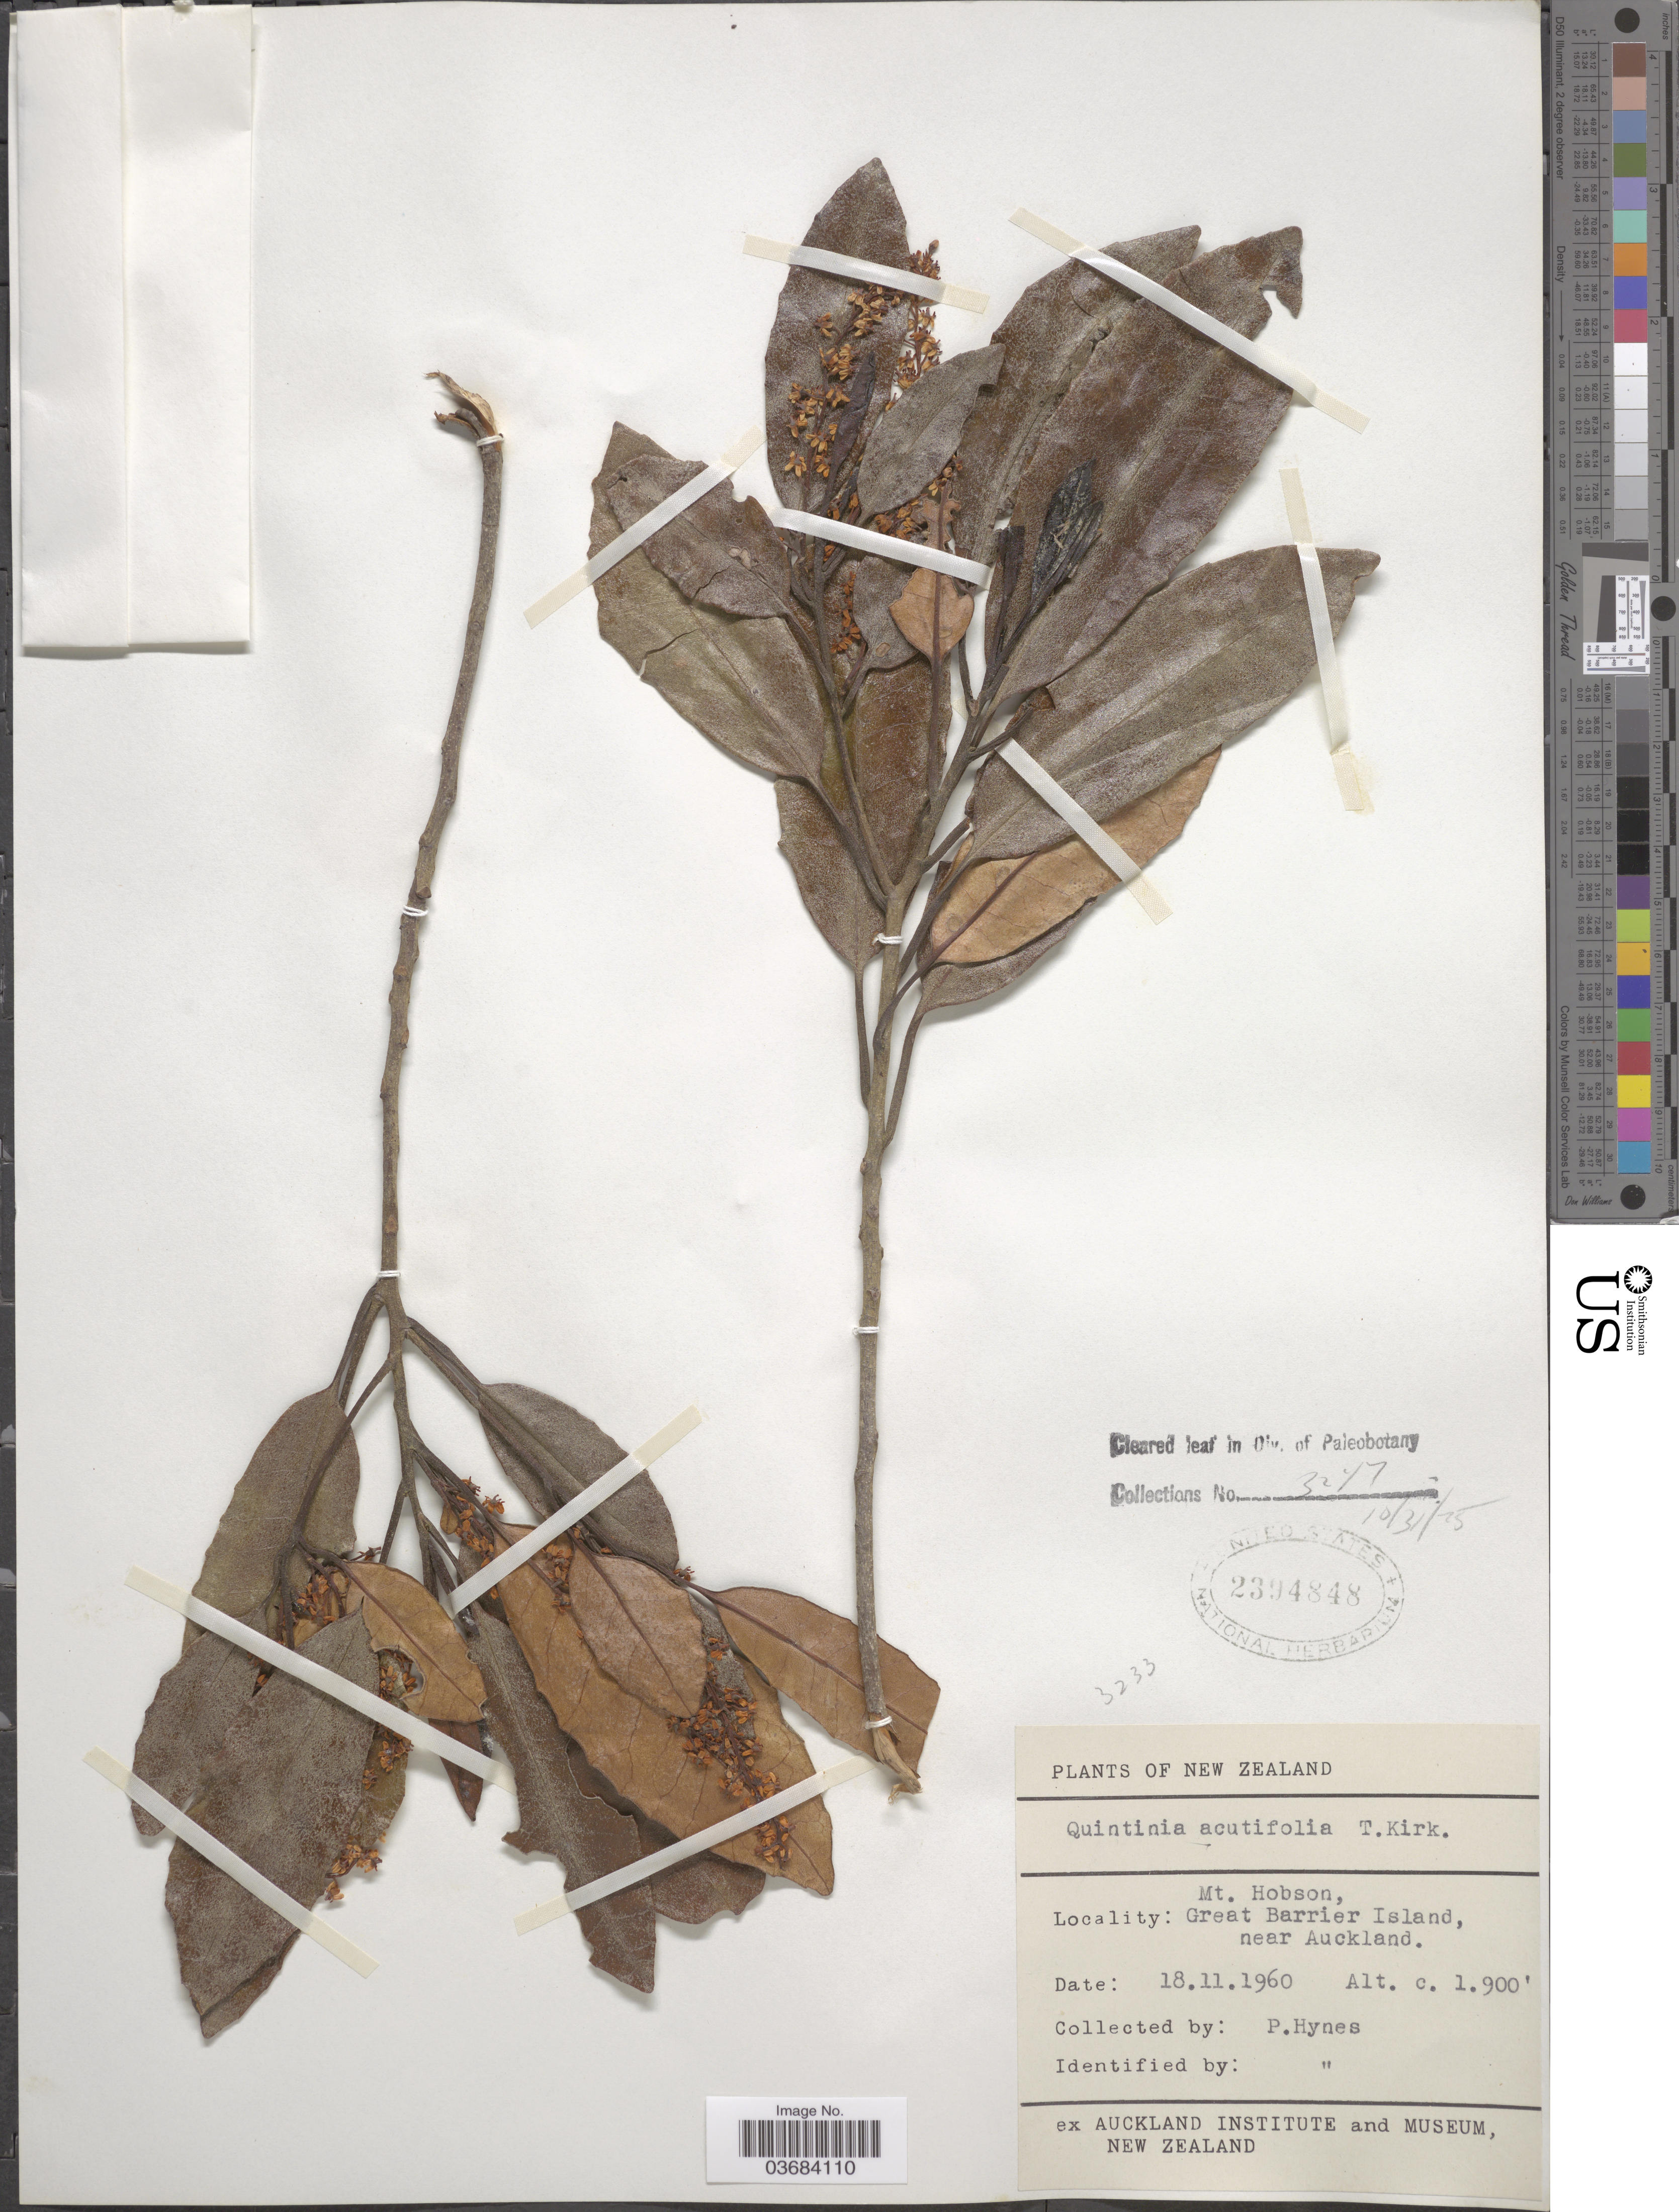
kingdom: Plantae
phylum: Tracheophyta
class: Magnoliopsida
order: Paracryphiales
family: Paracryphiaceae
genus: Quintinia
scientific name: Quintinia acutifolia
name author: Kirk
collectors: P. Hynes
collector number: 3223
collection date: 1960-11-18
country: New Zealand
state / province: Auckland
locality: Mt. Hobson, Great Barrier Island, near Auckland.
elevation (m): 579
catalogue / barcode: US 2394848